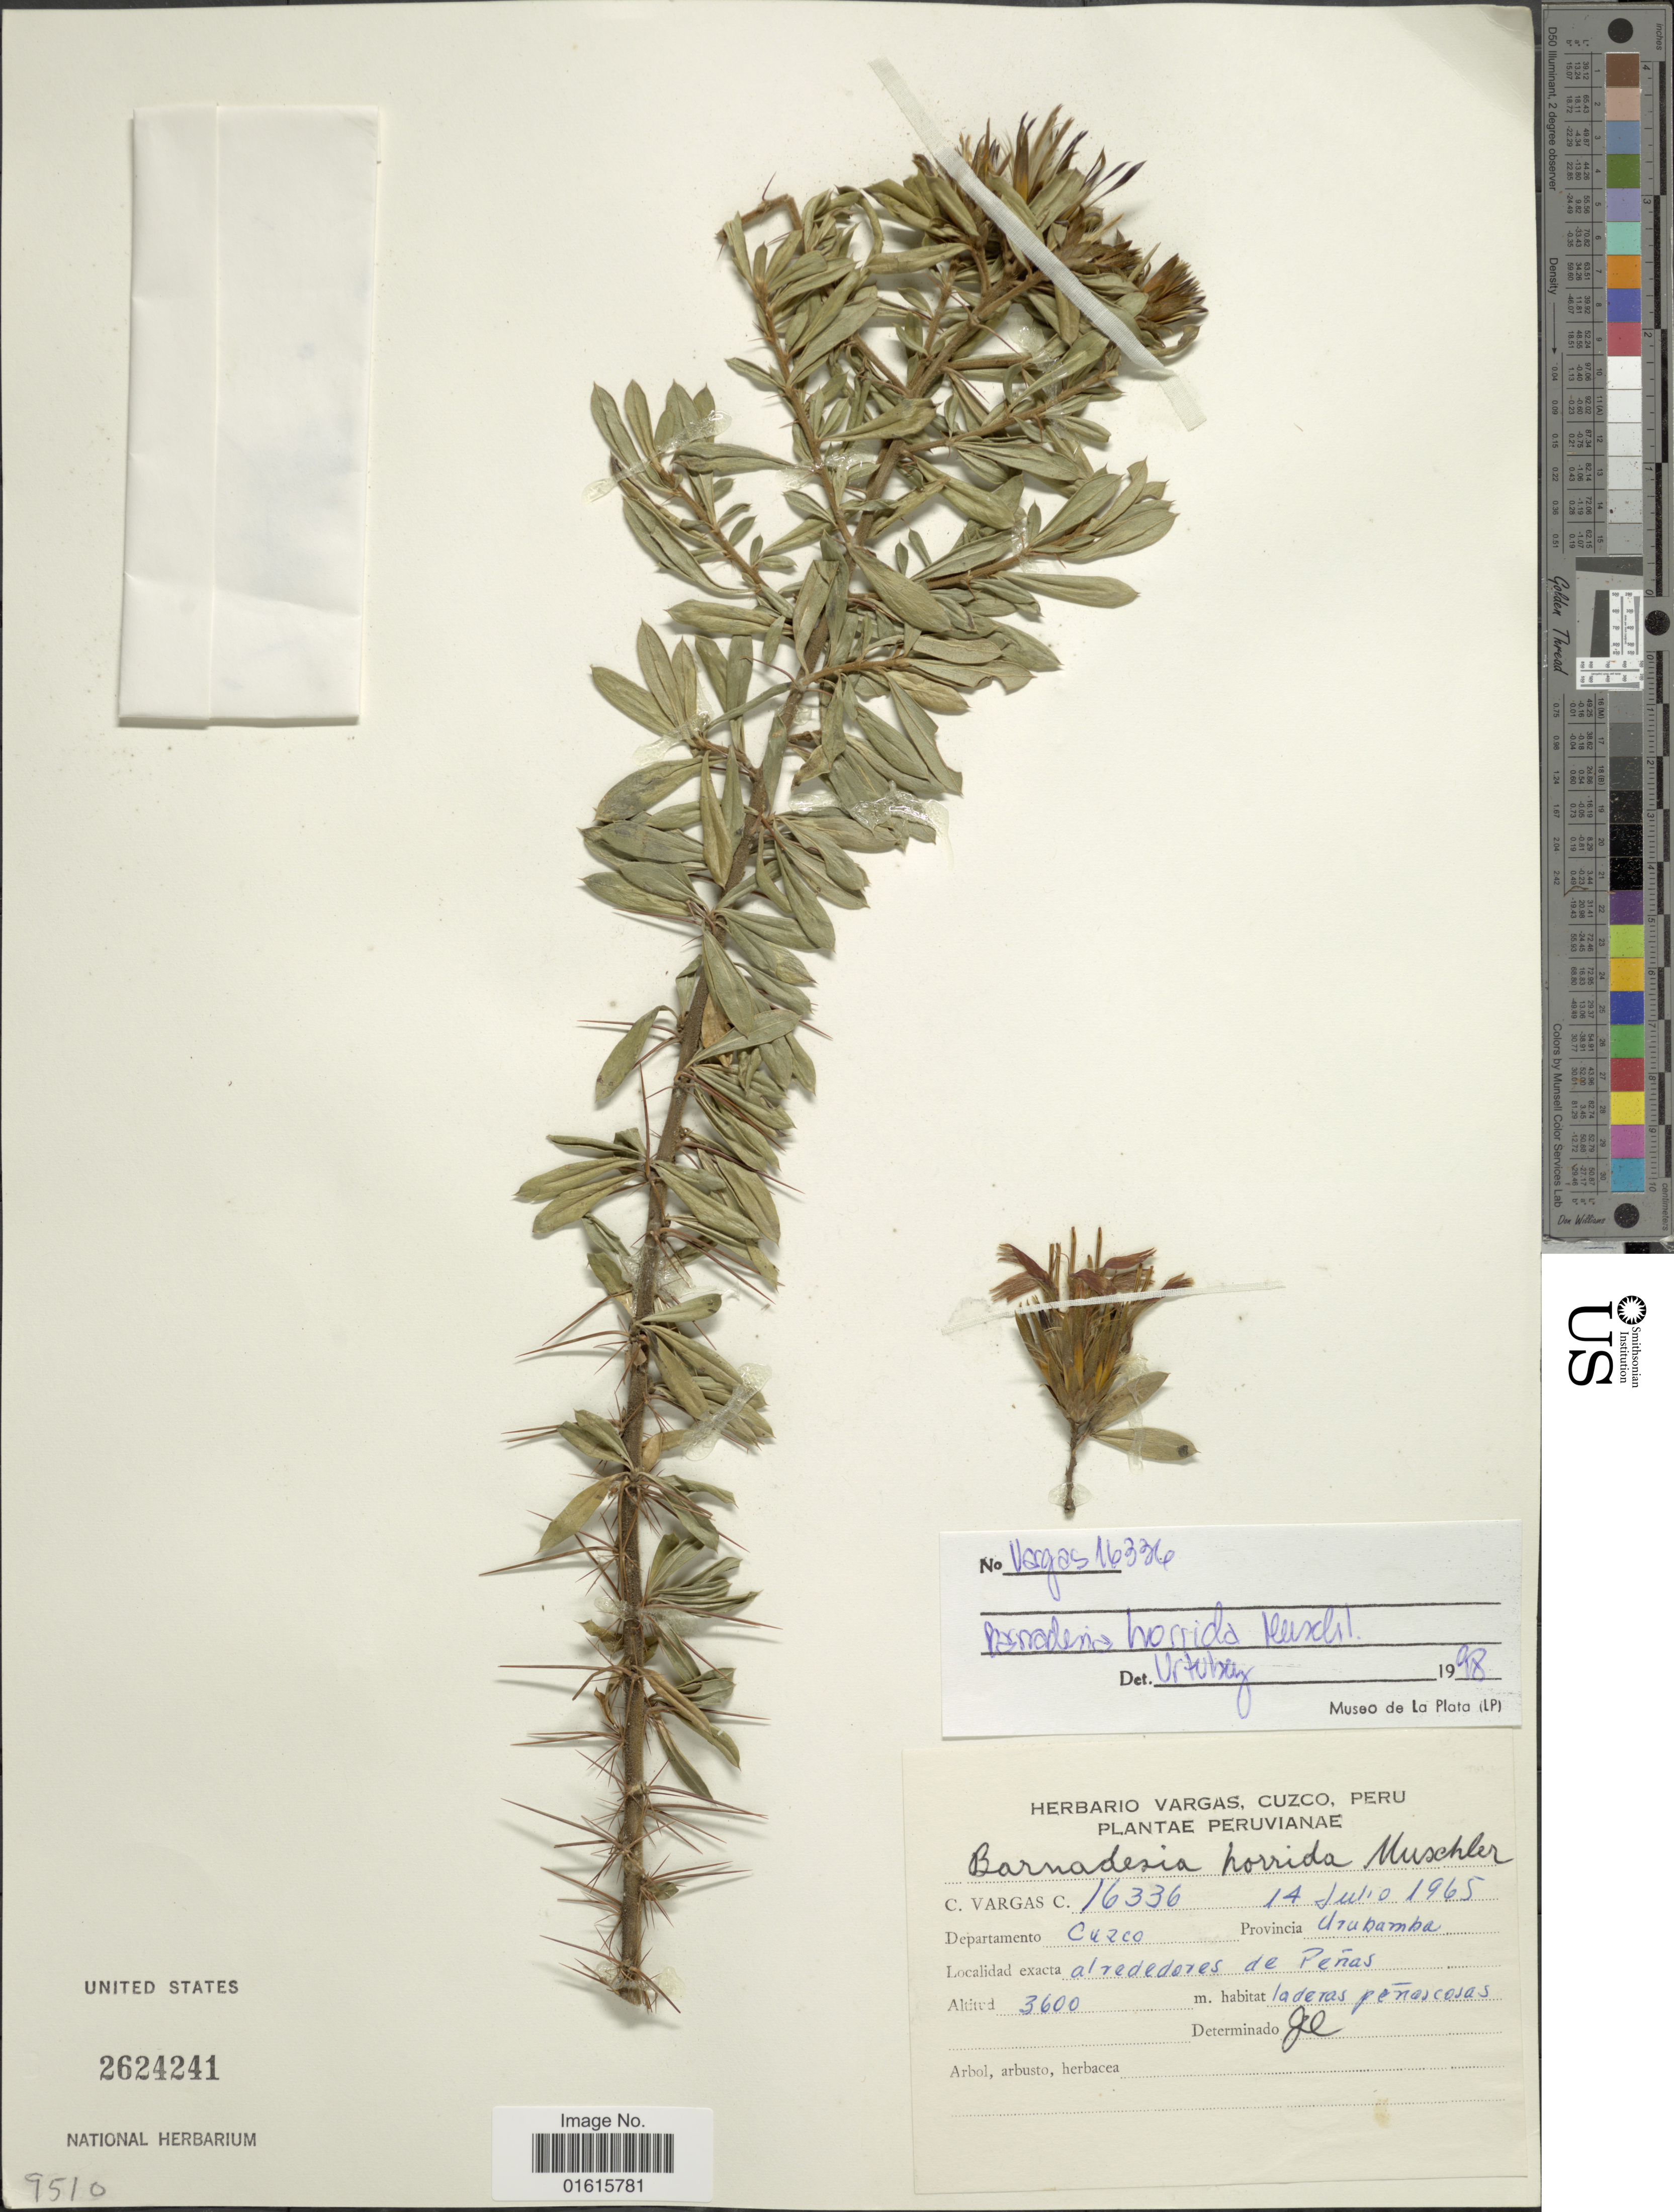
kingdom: Plantae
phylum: Tracheophyta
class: Magnoliopsida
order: Asterales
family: Asteraceae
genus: Barnadesia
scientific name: Barnadesia horrida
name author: Muschl.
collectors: C. Vargas Calderón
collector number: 16336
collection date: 1965-07-14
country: Peru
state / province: Cusco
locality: Provincia Urubamba, alrededores de Penas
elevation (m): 3600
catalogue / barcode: US 2624241